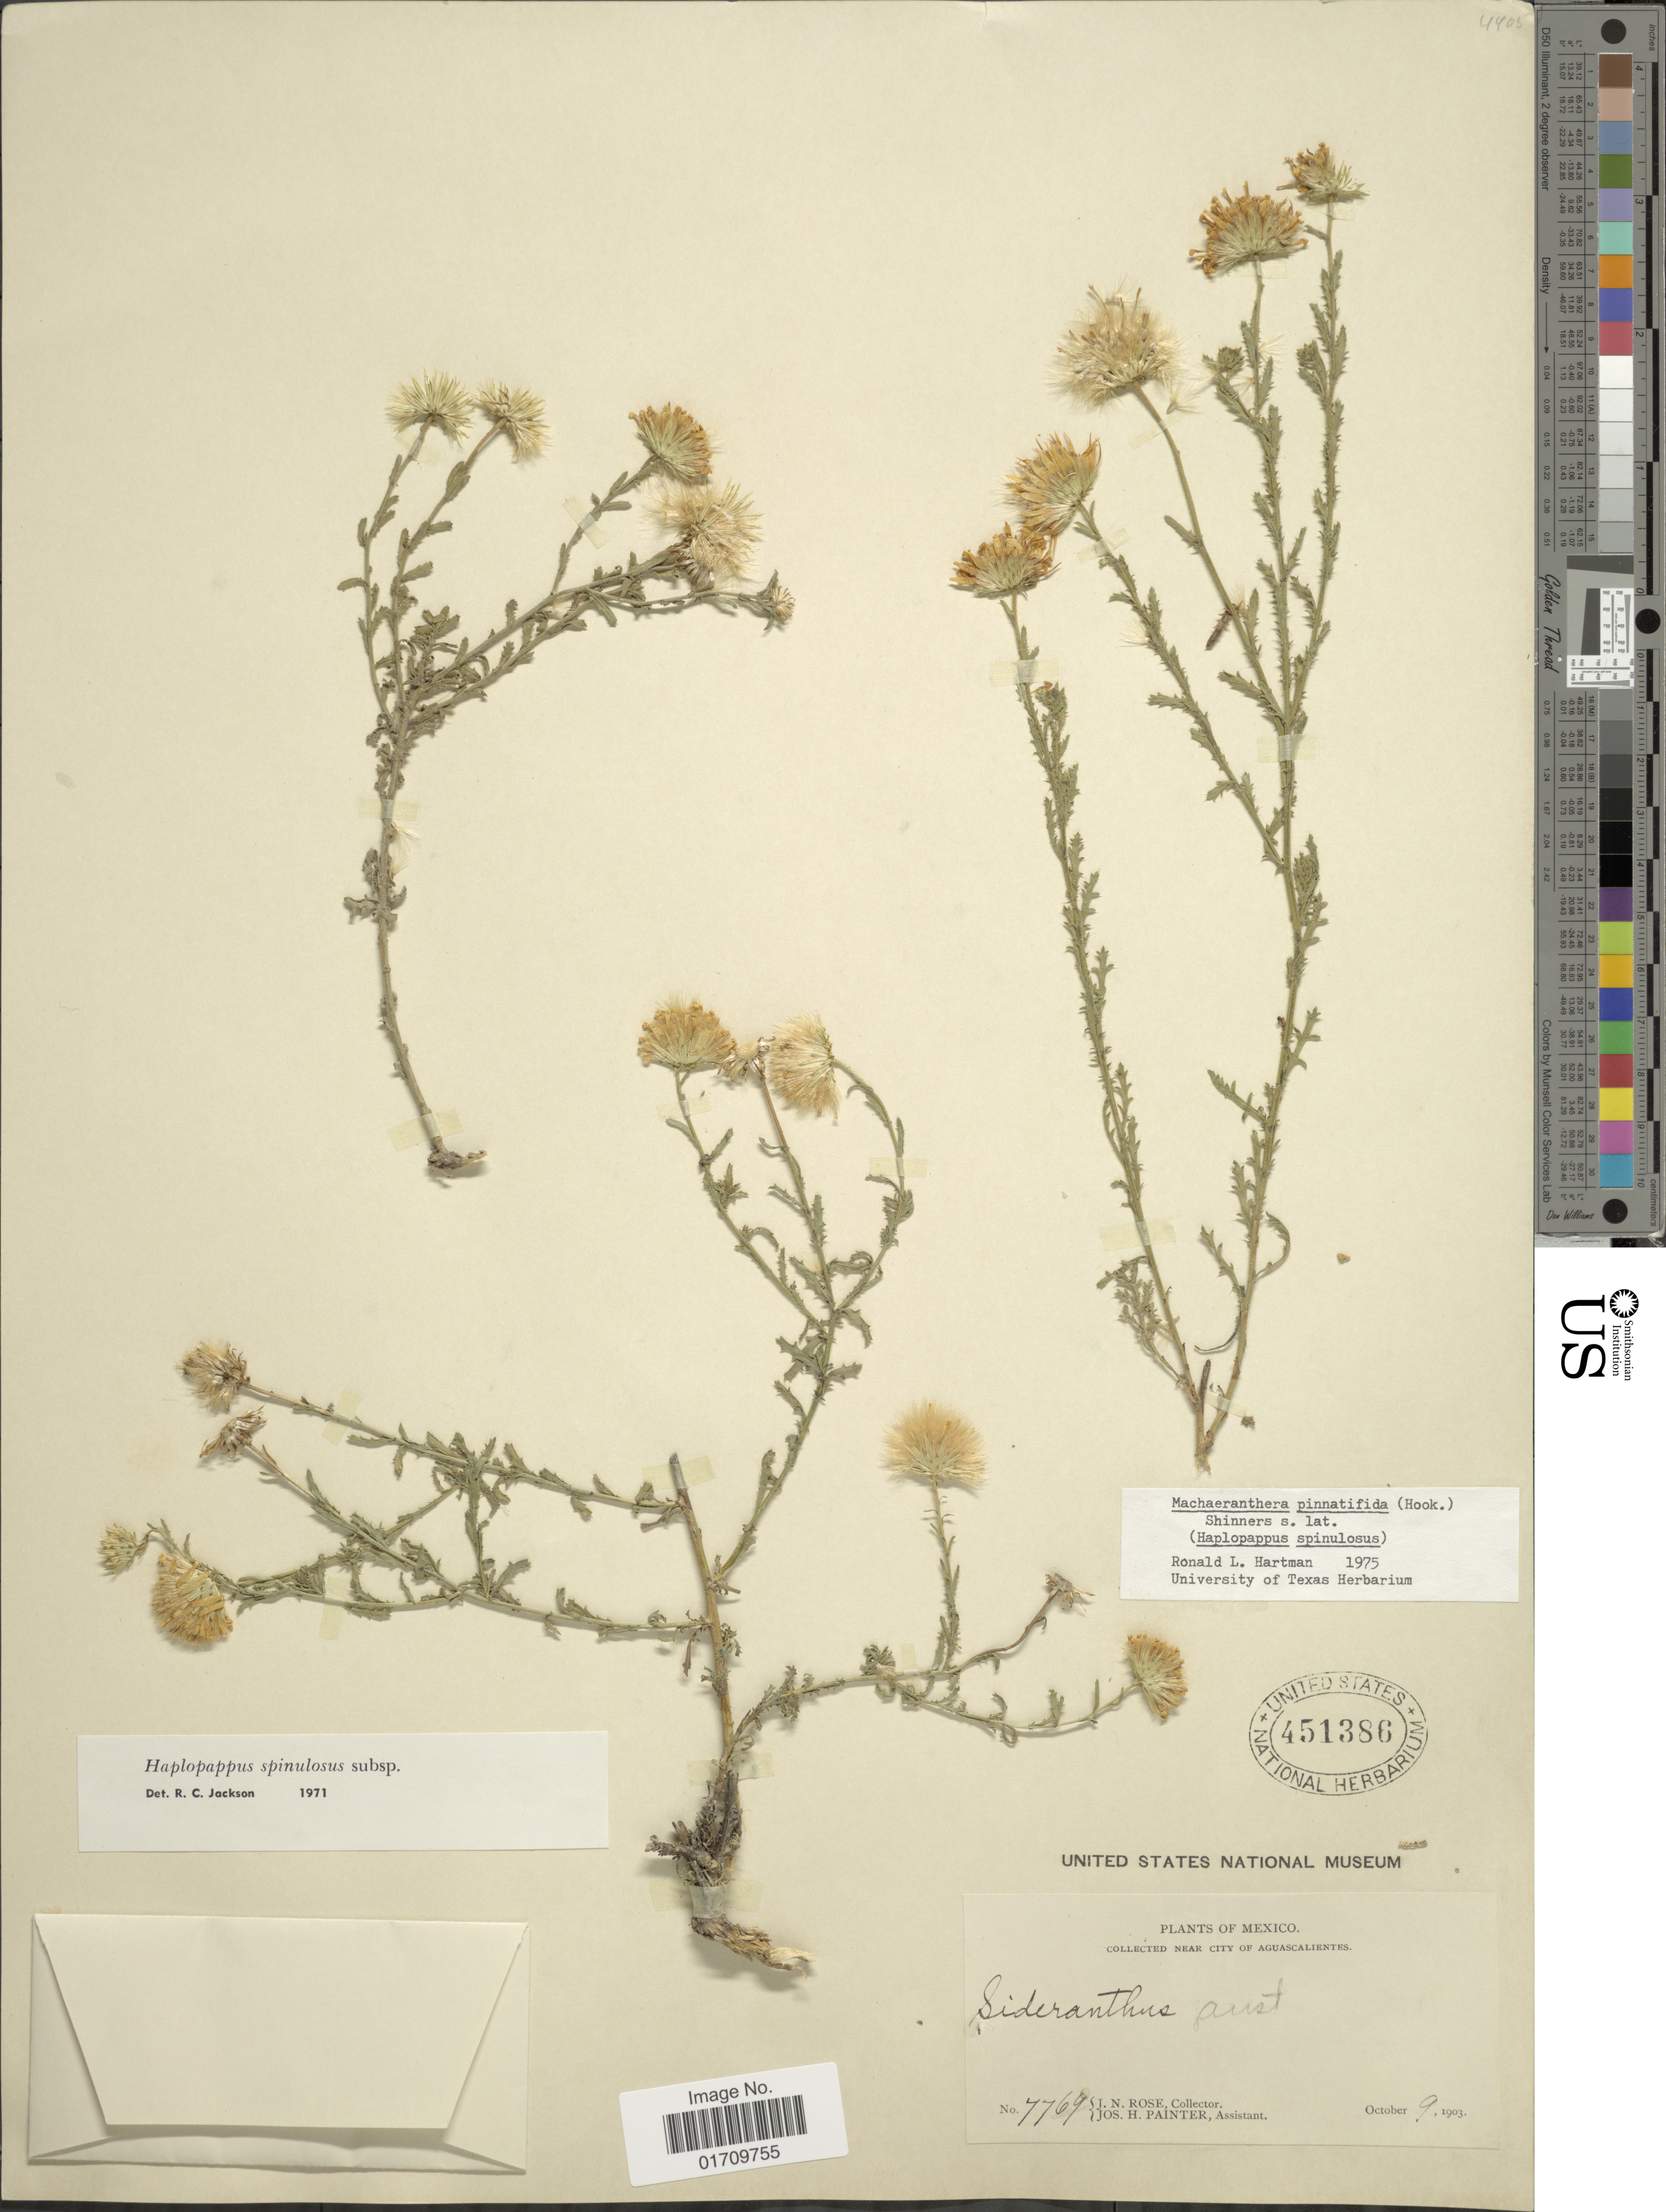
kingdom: Plantae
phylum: Tracheophyta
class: Magnoliopsida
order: Asterales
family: Asteraceae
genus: Machaeranthera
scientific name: Machaeranthera pinnatifida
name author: (Hook.) Shinners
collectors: J. N. Rose & J. H. Painter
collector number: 7769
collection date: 1903-10-09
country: Mexico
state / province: Aguascalientes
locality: Near City of Aguascalientes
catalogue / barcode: US 451386